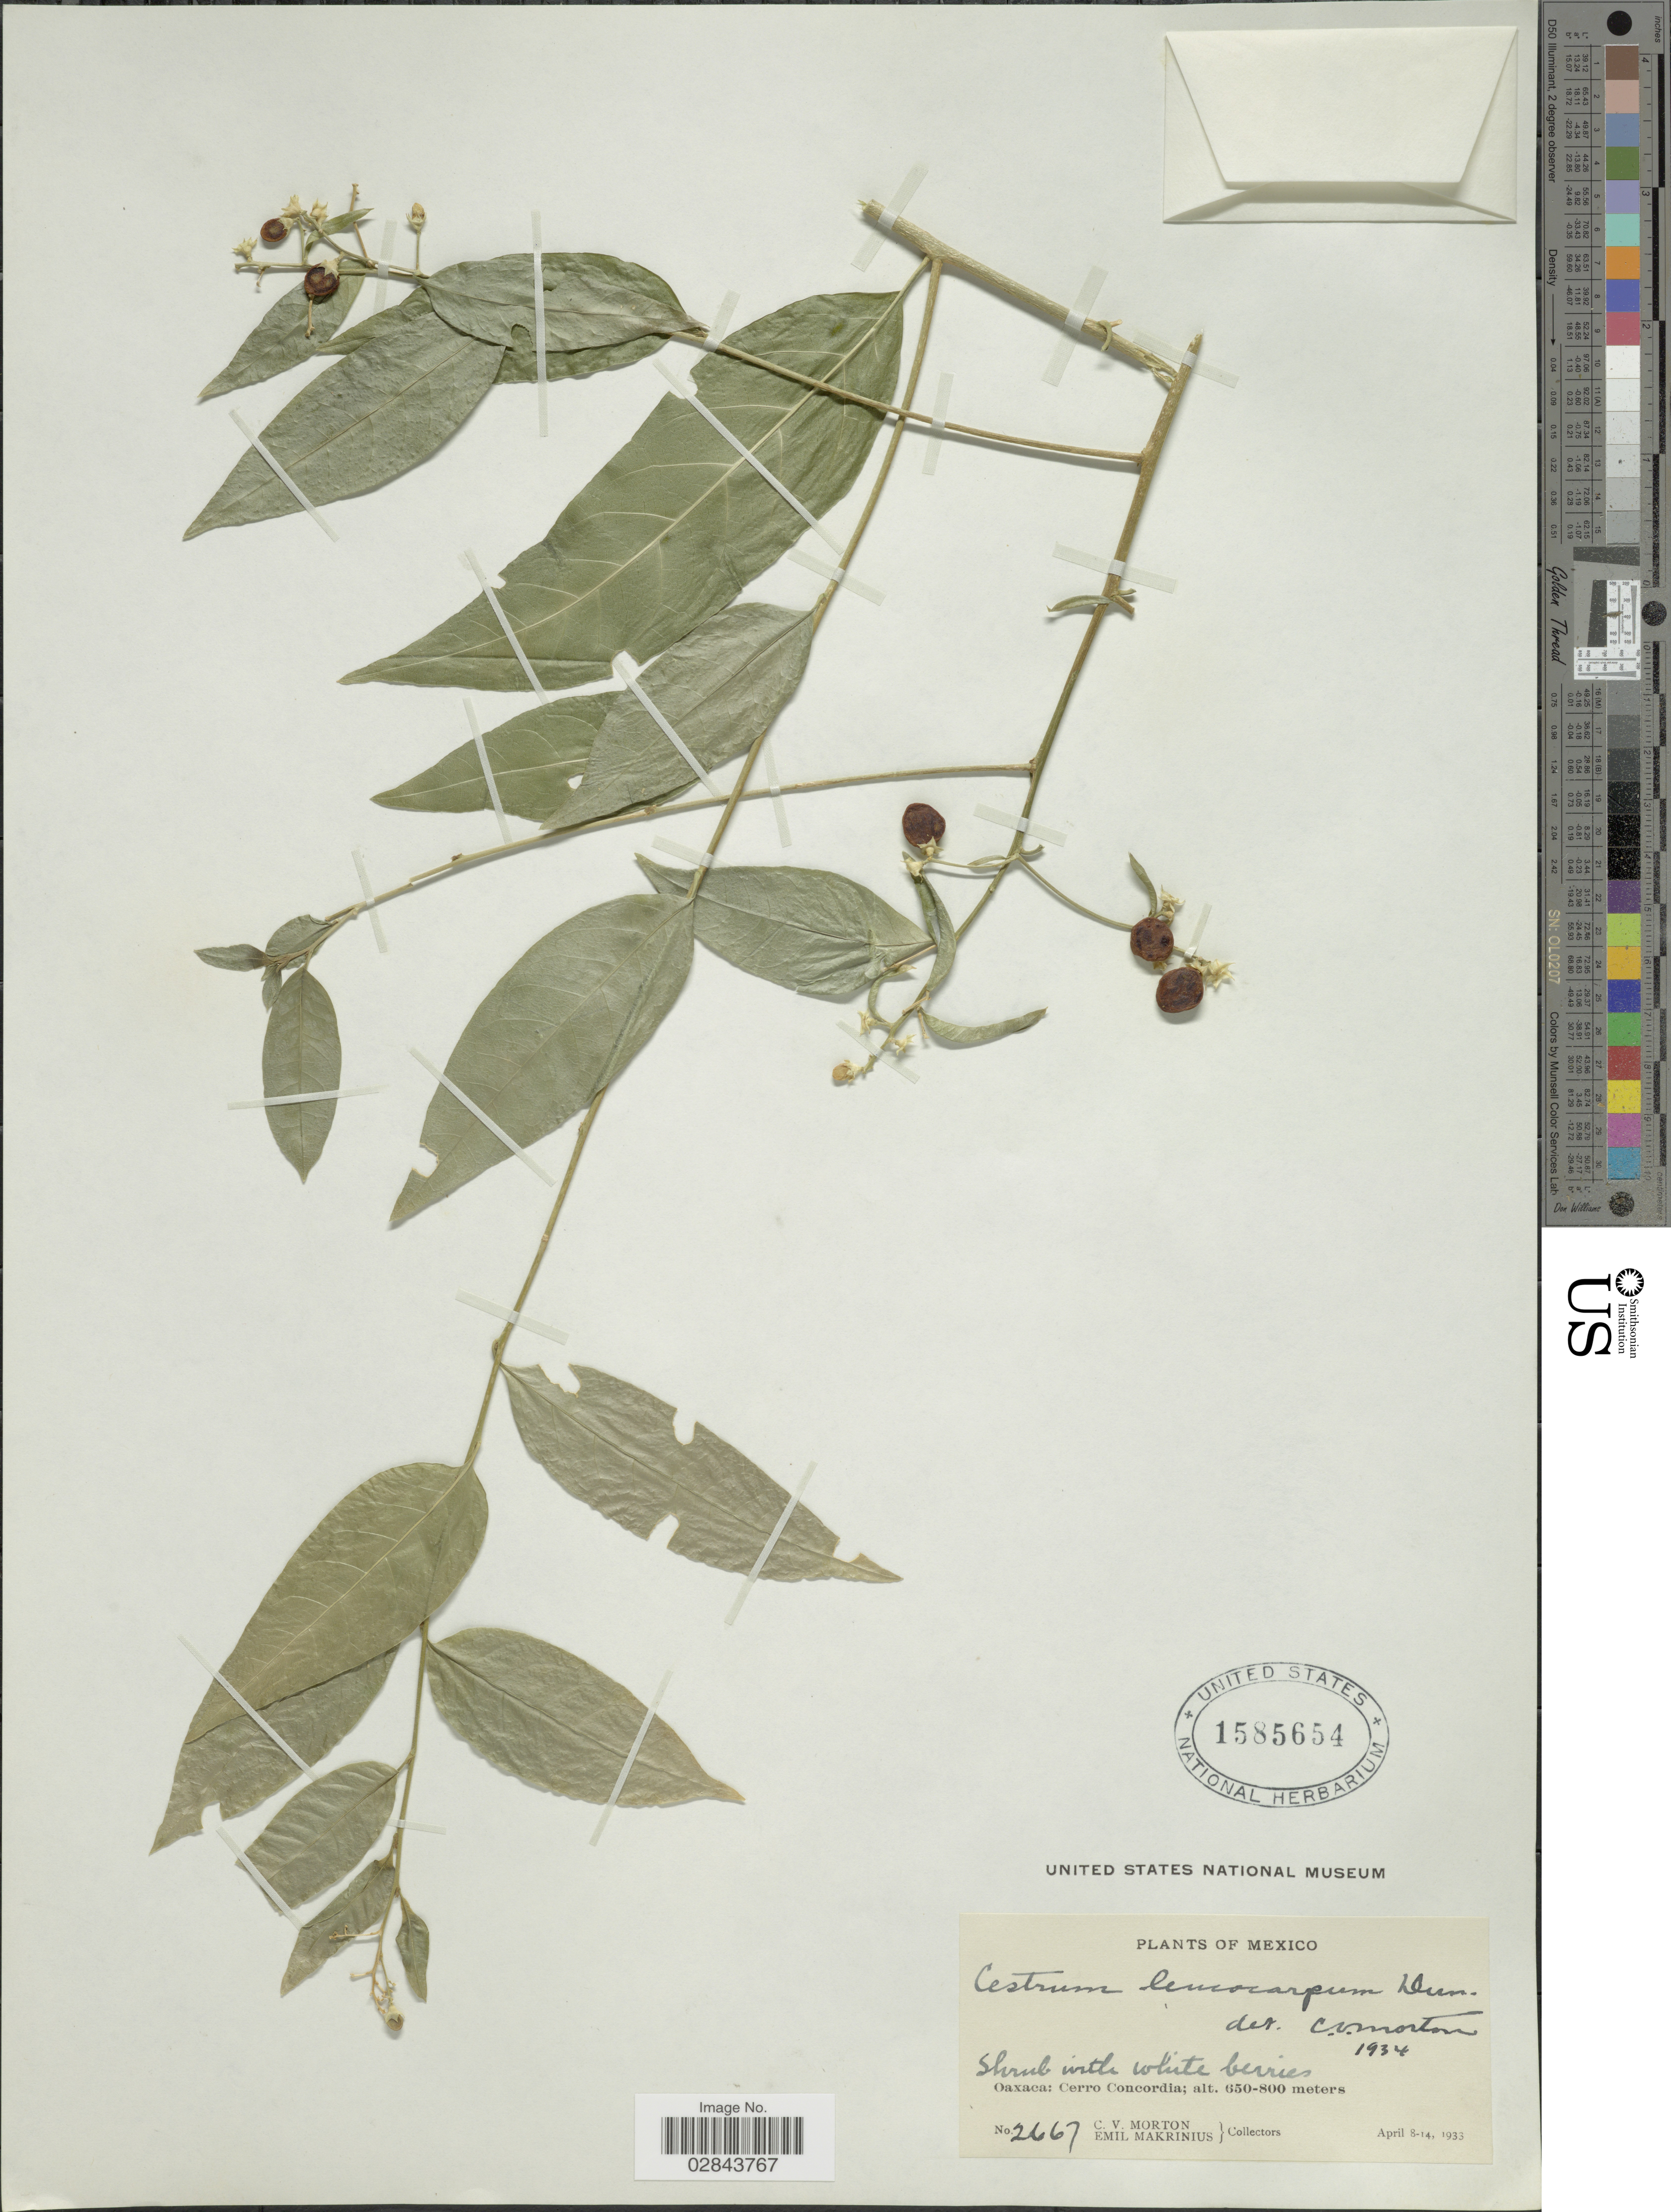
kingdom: Plantae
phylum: Tracheophyta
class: Magnoliopsida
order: Solanales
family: Solanaceae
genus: Cestrum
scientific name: Cestrum nocturnum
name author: L.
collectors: C. V. Morton & E. Makrinius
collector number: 2667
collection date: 1933-04-08/1933-04-14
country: Mexico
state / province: Oaxaca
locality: Cerro Concordia.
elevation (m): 650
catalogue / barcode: US 1585654